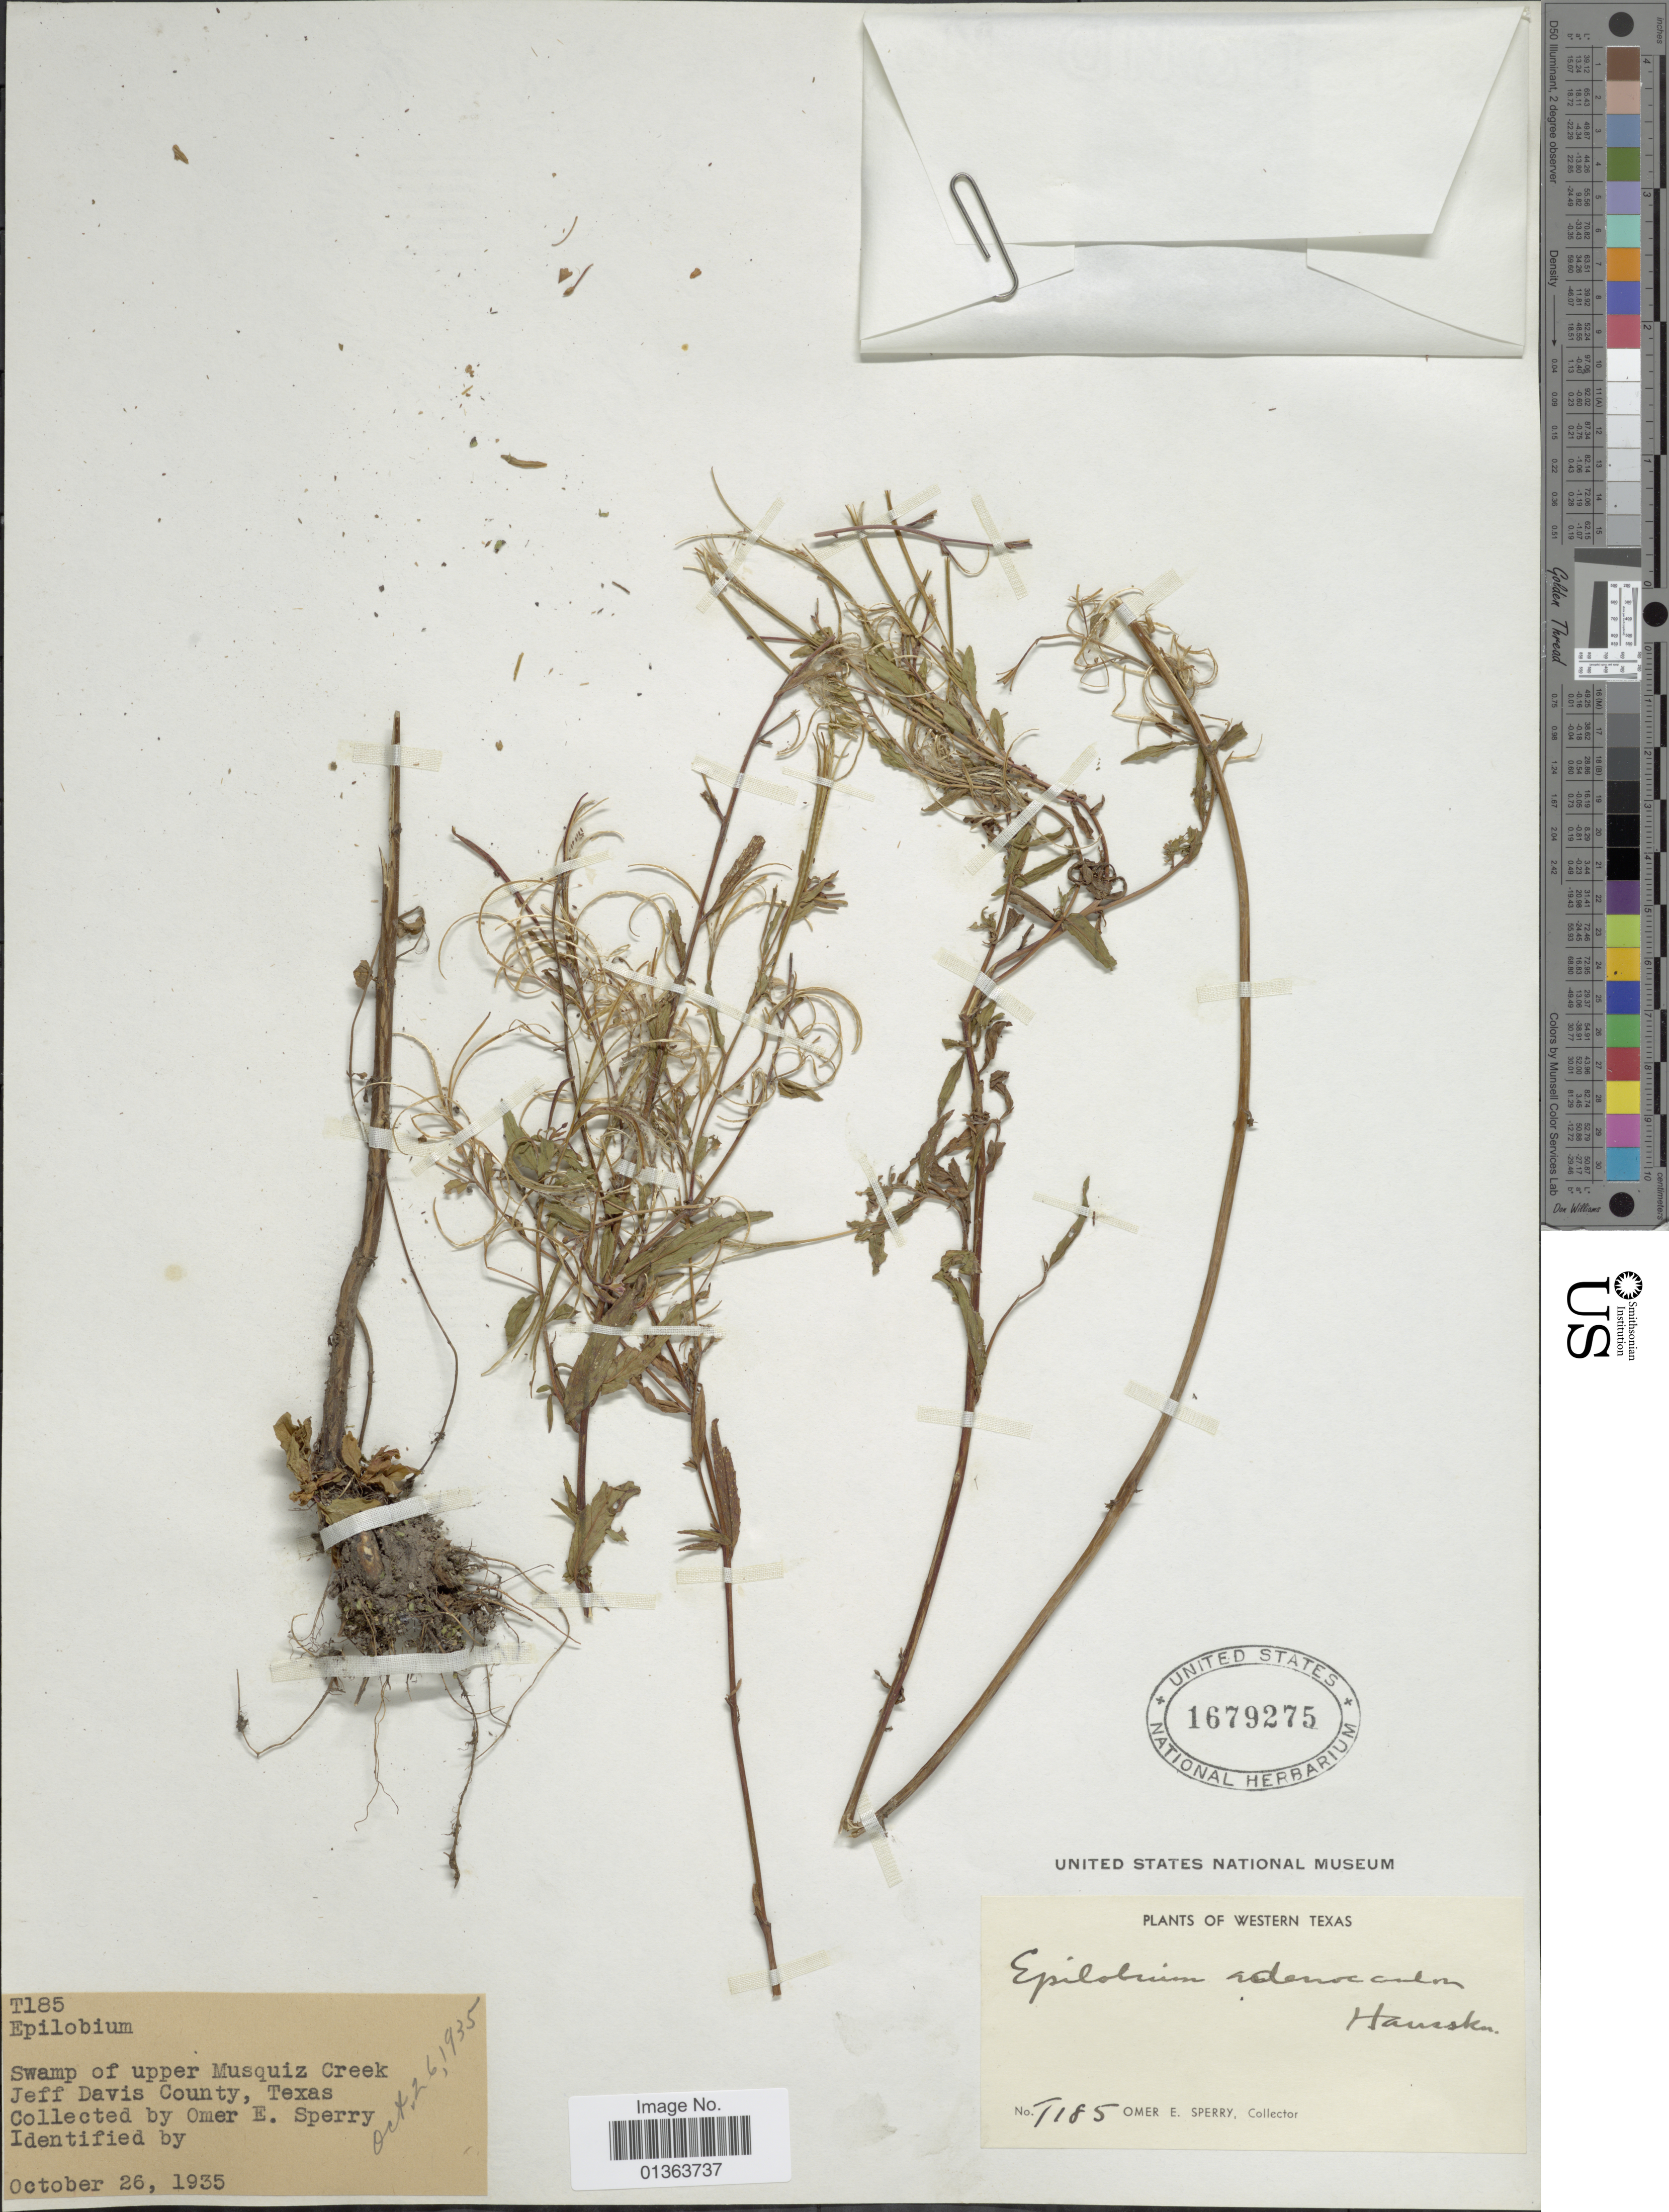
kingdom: Plantae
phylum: Tracheophyta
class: Magnoliopsida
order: Myrtales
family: Onagraceae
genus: Epilobium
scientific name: Epilobium ciliatum subsp. ciliatum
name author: Raf.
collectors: O. E. Sperry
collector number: T185*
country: United States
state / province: Texas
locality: Western Texas.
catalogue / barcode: US 1679275